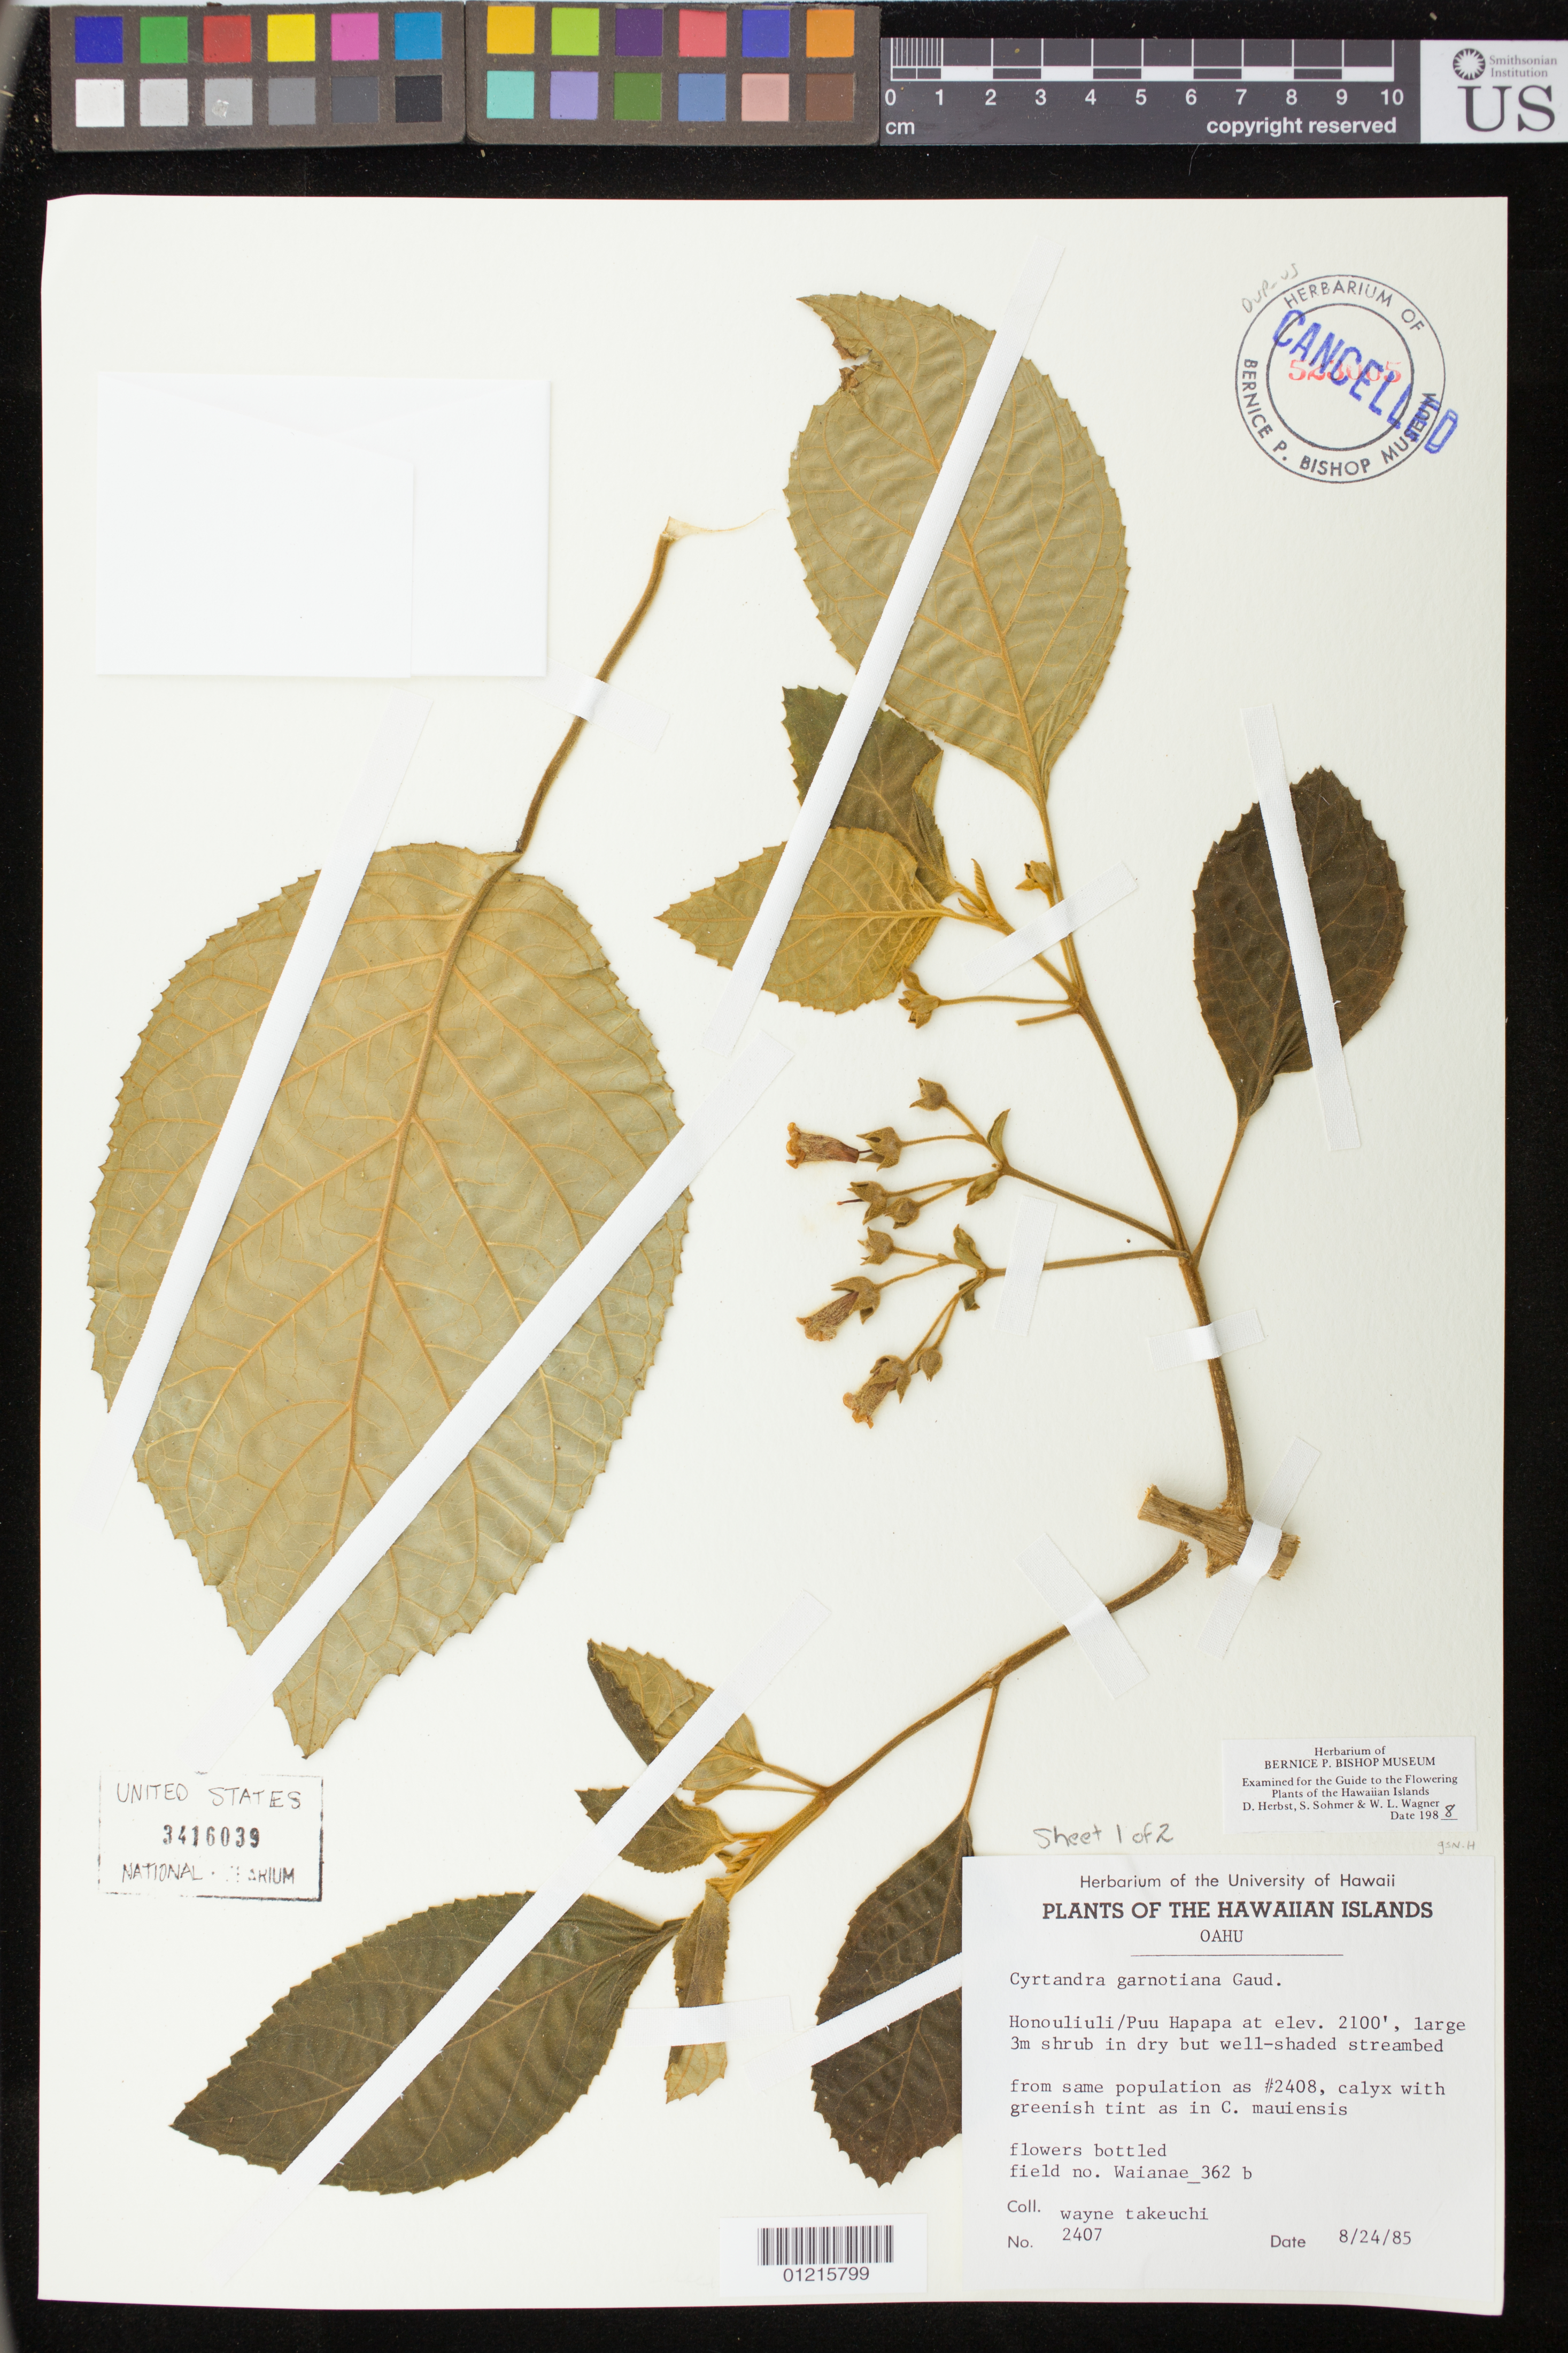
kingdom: Plantae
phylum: Tracheophyta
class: Magnoliopsida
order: Lamiales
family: Gesneriaceae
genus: Cyrtandra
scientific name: Cyrtandra garnotiana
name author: Gaudich.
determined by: Herbst, D. R.; Sohmer, S. H.; Wagner, W. L.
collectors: W. N. Takeuchi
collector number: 2407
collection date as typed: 8/24/85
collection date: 1985-08-24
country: United States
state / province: Hawaii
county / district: Honolulu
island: Oahu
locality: Honouliuli/Puu Hapapa.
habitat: Dry, well-shaded streambed.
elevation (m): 640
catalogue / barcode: US 3416039